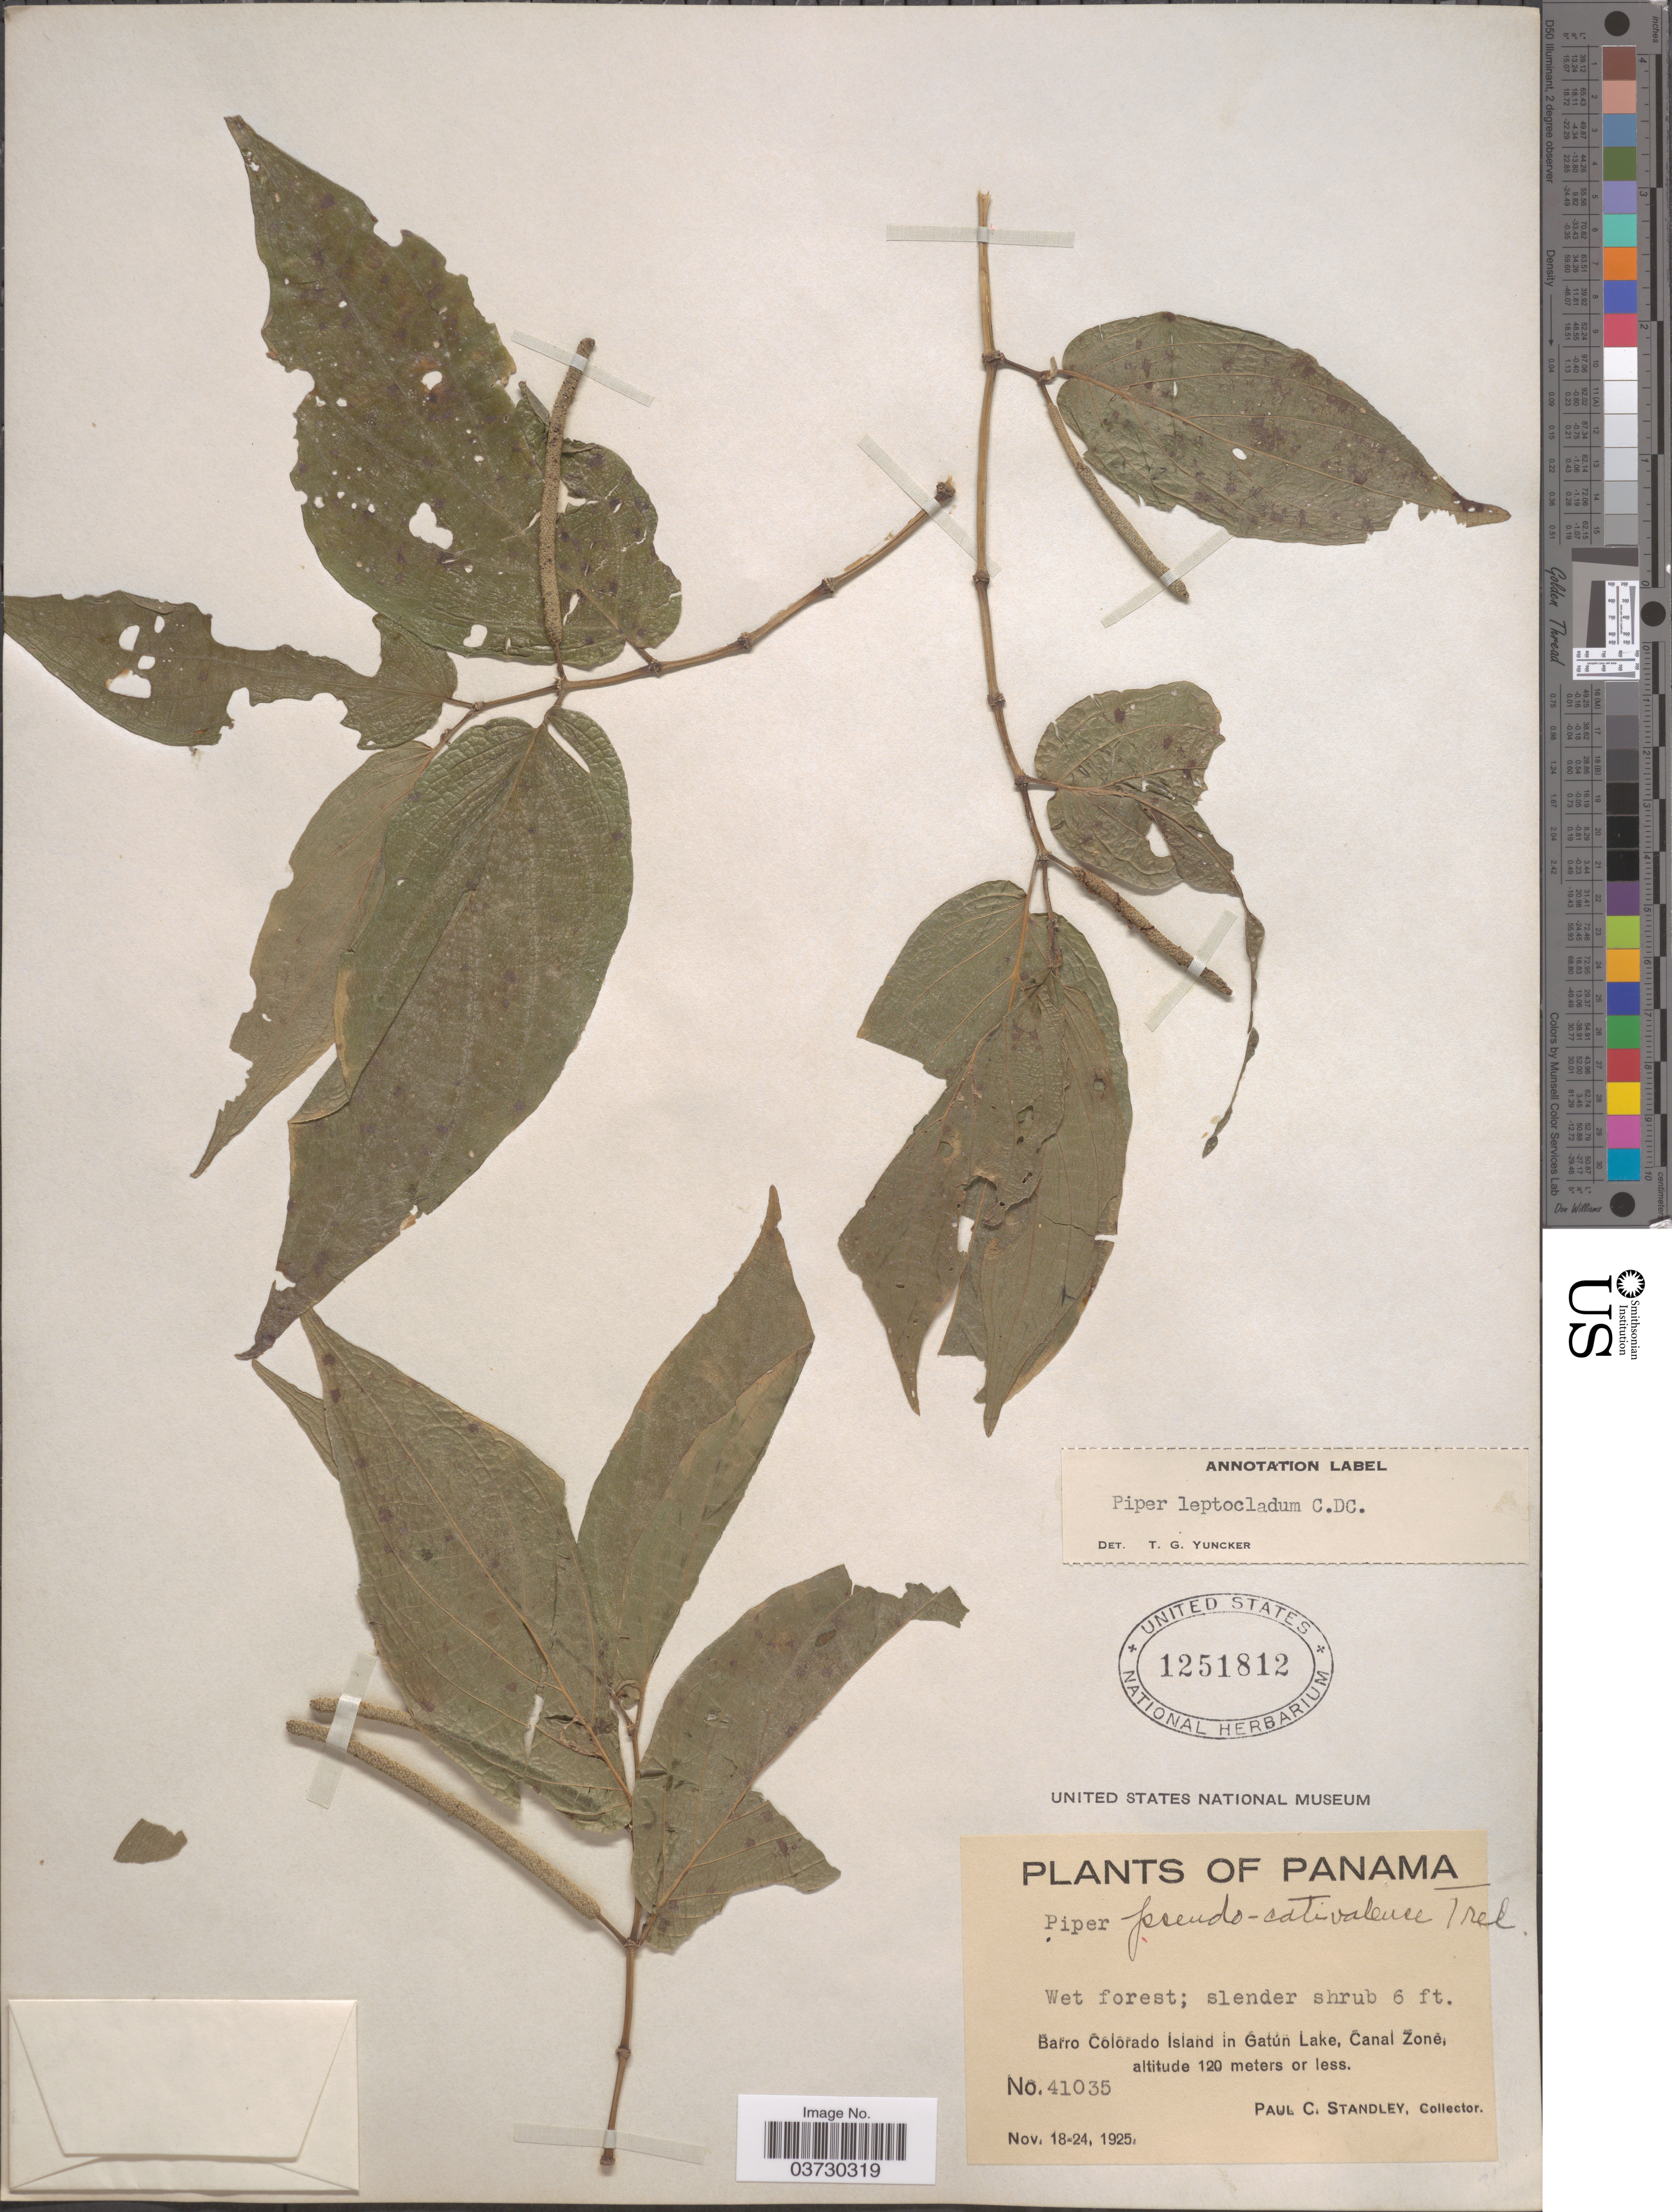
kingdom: Plantae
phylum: Tracheophyta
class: Magnoliopsida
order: Piperales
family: Piperaceae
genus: Piper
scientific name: Piper leptocladum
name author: C. DC.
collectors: P. C. Standley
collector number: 41035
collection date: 1925-11-18/1925-11-24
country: Panama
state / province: Panamá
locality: Barro Colorado Island in Gatún Lake, Canal Zone.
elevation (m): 120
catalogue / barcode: US 1251812